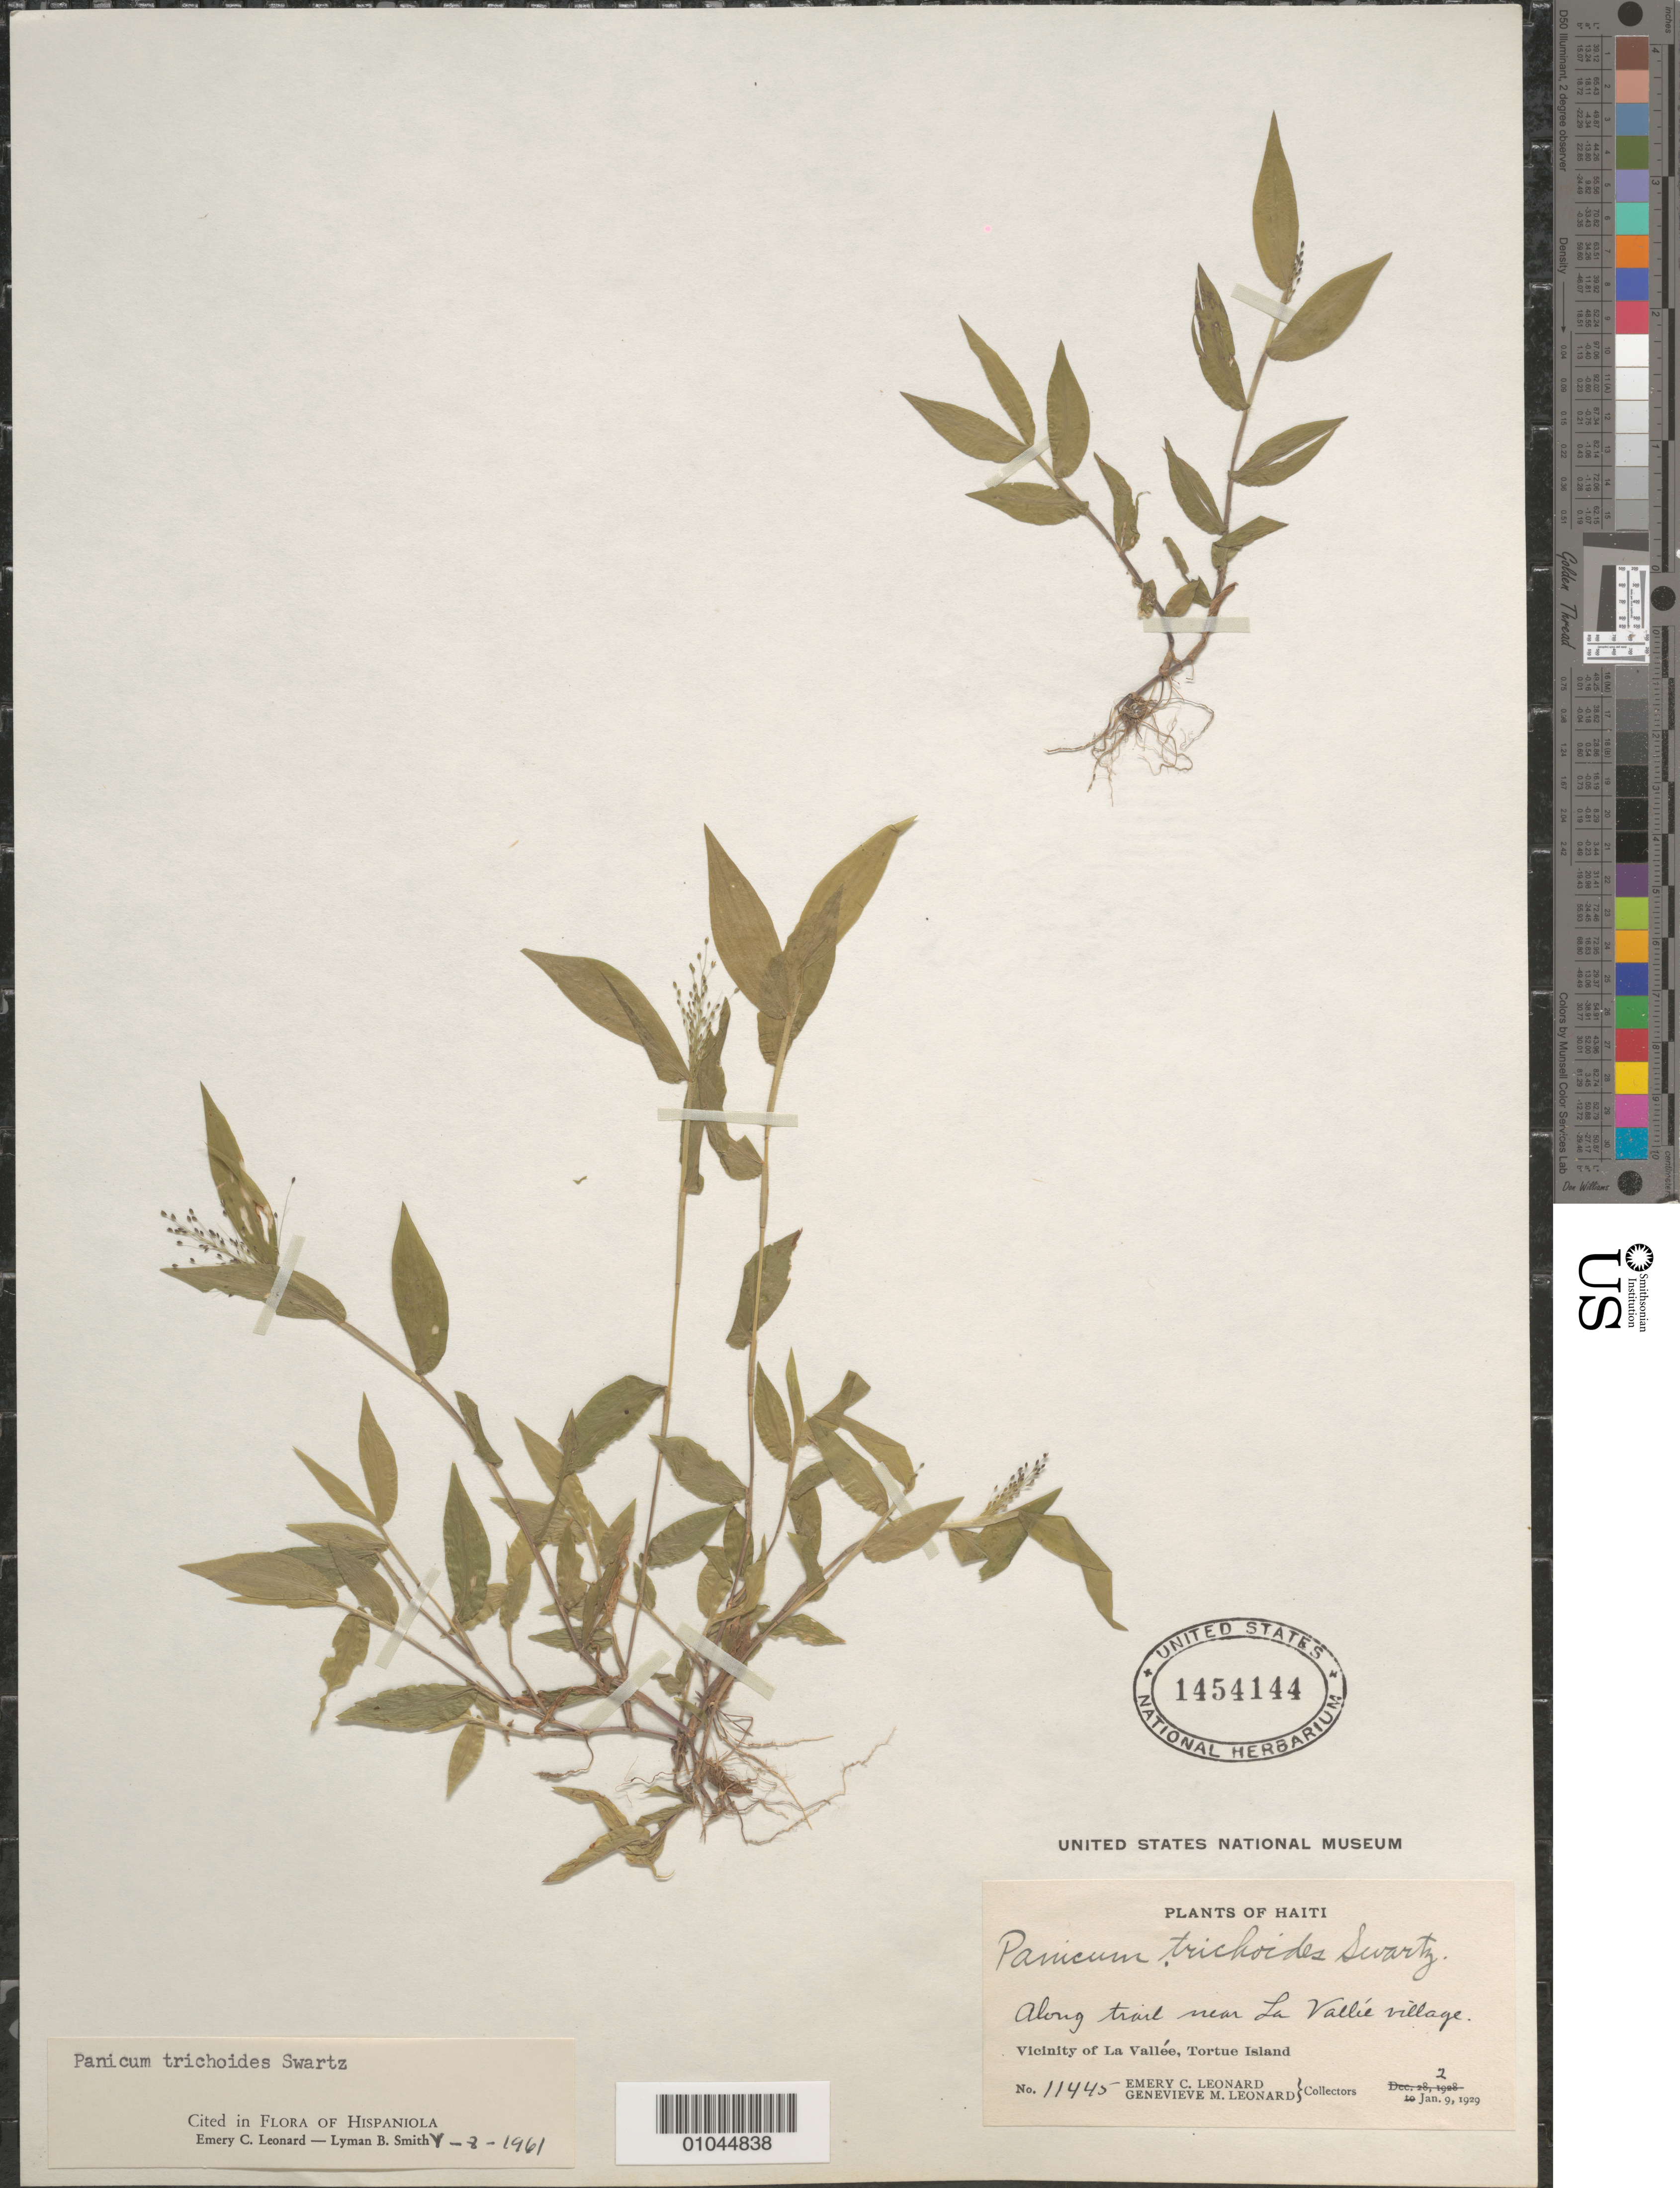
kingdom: Plantae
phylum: Tracheophyta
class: Liliopsida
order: Poales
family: Poaceae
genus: Panicum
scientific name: Panicum trichoides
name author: Sw.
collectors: E. C. Leonard & G. M. Leonard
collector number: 11445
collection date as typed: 02 Jan 1929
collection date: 1929-01-02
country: Haiti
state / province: Nord-Óuest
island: Île de la Tortue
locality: Vicinity of La Vallee, Tortue Island, near La Vallee village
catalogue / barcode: US 1454144